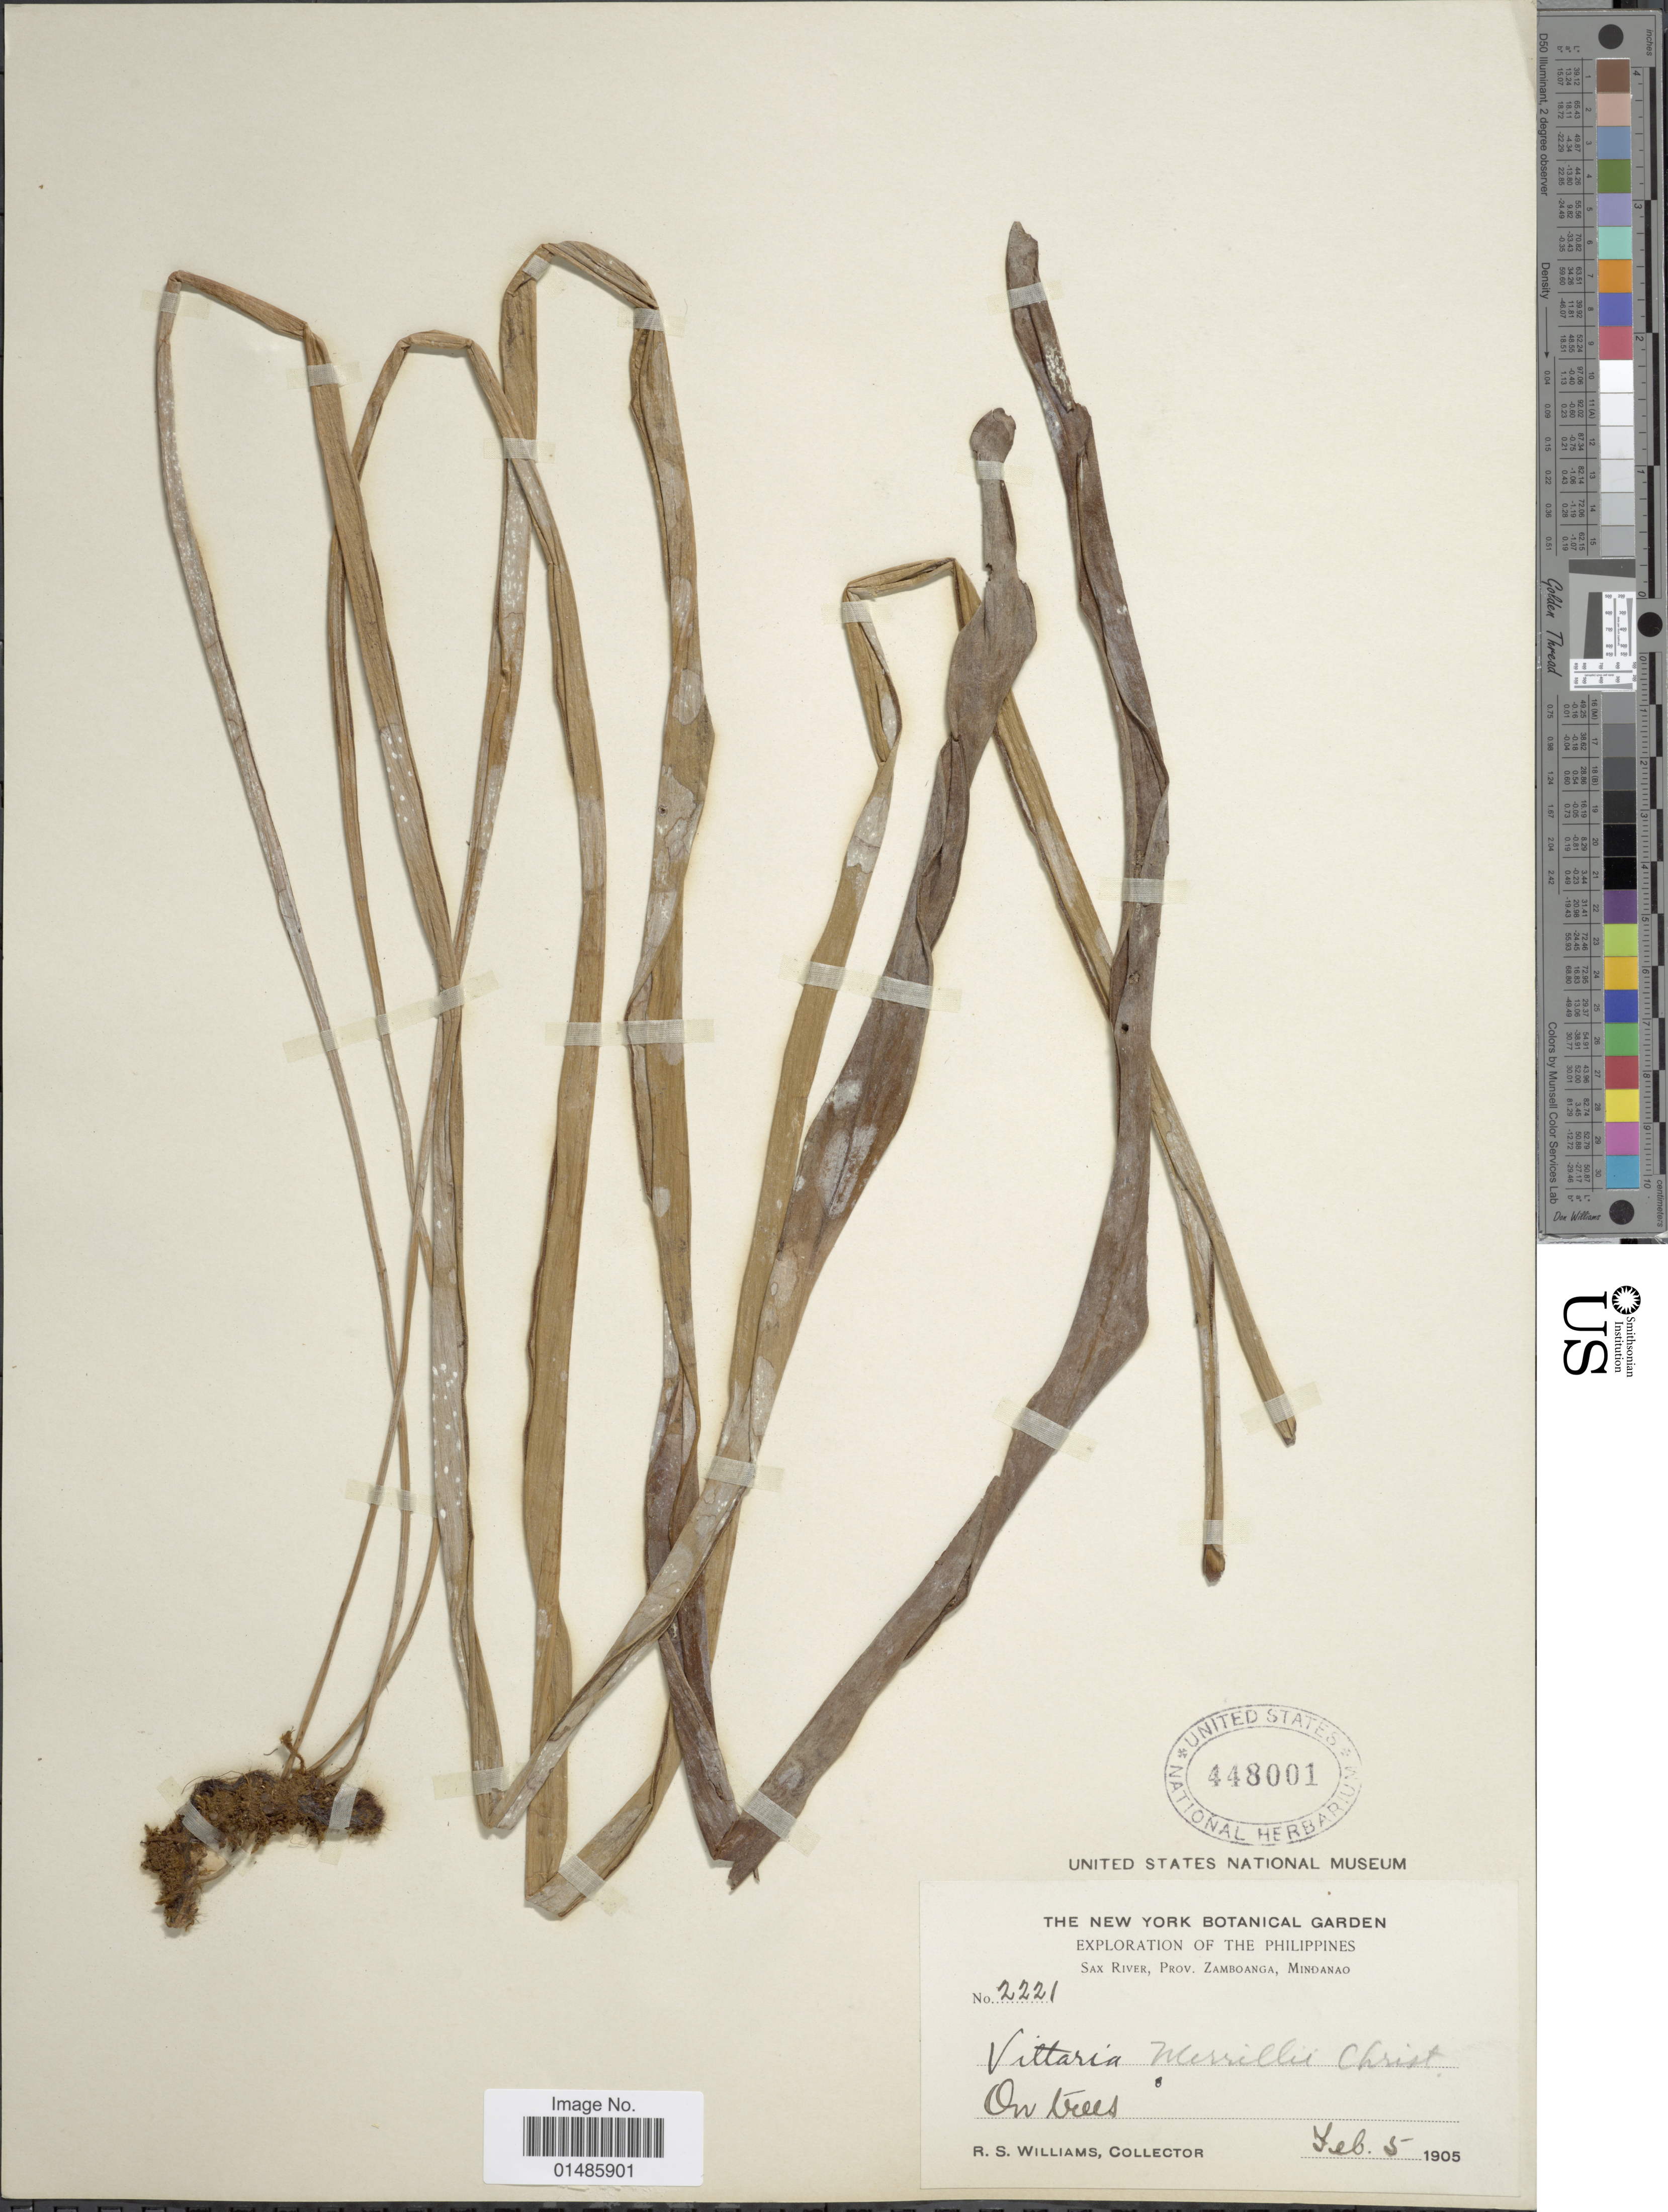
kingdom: Plantae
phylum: Tracheophyta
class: Polypodiopsida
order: Polypodiales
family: Pteridaceae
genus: Haplopteris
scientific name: Haplopteris elongata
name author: (Sw.) Crane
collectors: R. S. Williams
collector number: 2221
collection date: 1905-02-05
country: Philippines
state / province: Zamboanga Peninsula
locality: Sax River, Mindanao.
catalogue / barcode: US 448001